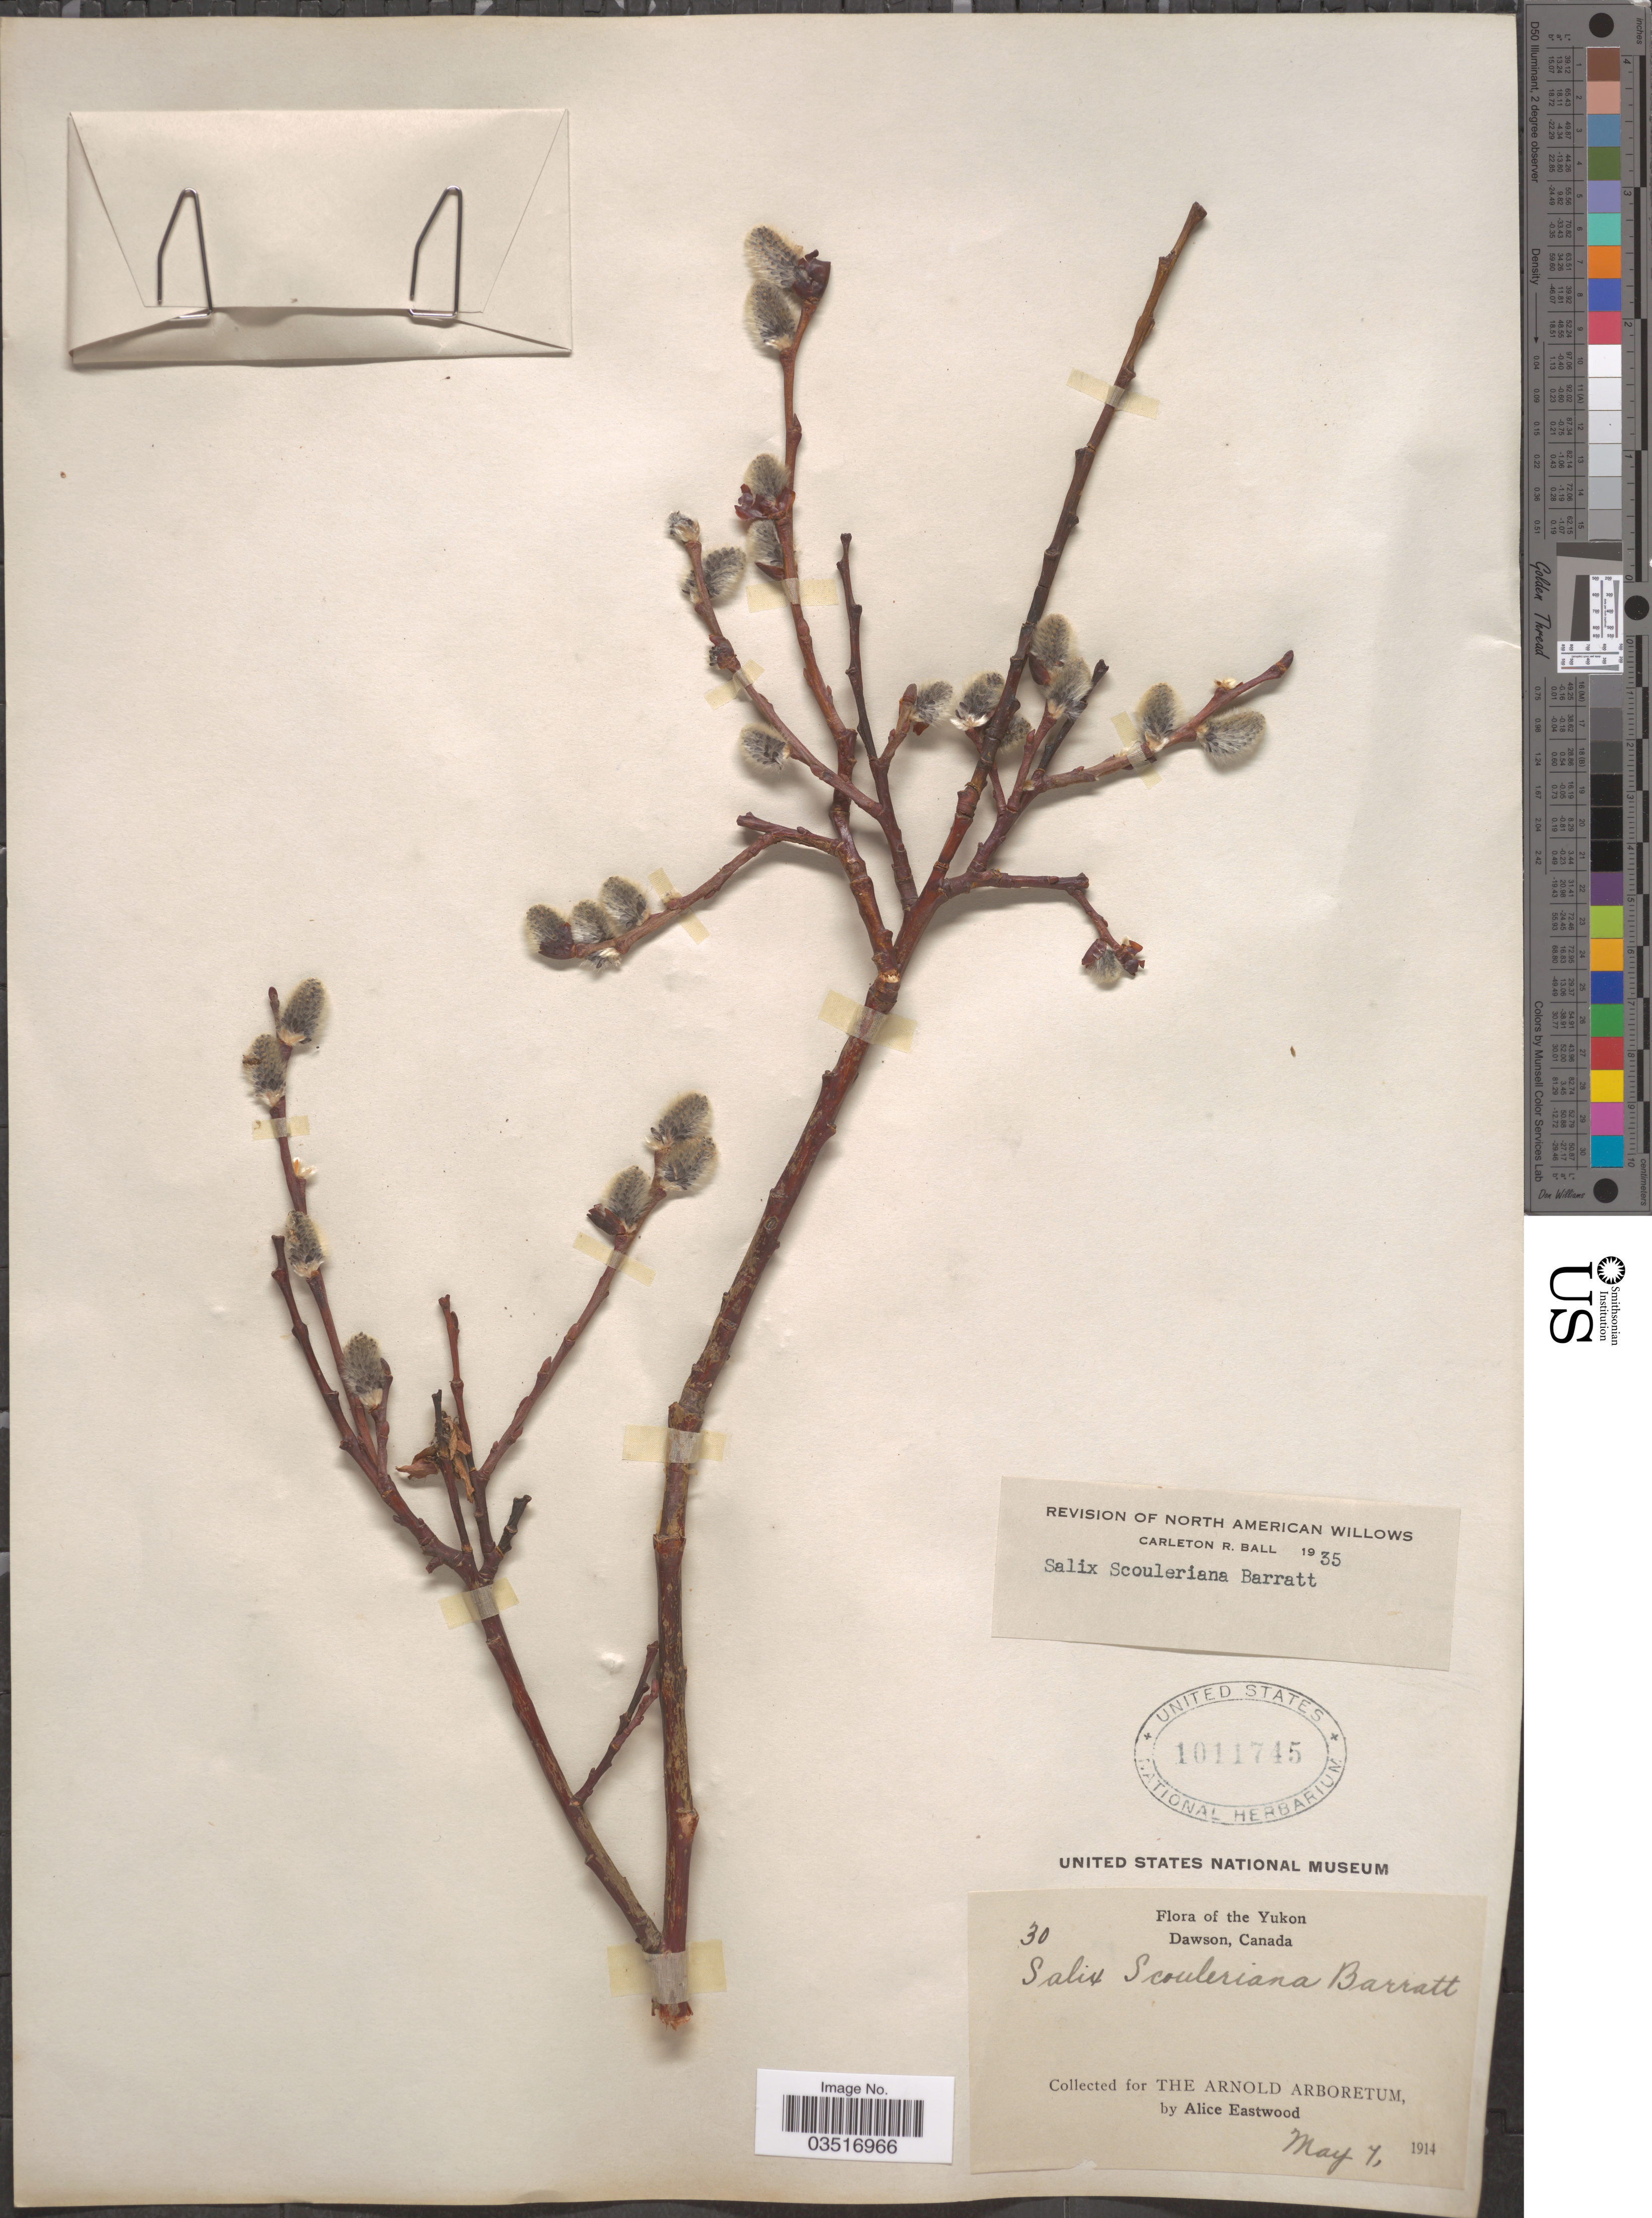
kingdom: Plantae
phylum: Tracheophyta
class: Magnoliopsida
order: Malpighiales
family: Salicaceae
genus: Salix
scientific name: Salix scouleriana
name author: Barratt ex Hook.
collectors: A. Eastwood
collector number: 30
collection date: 1914-05-07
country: Canada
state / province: Yukon Territory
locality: Yukon. Dawson.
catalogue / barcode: US 1011745